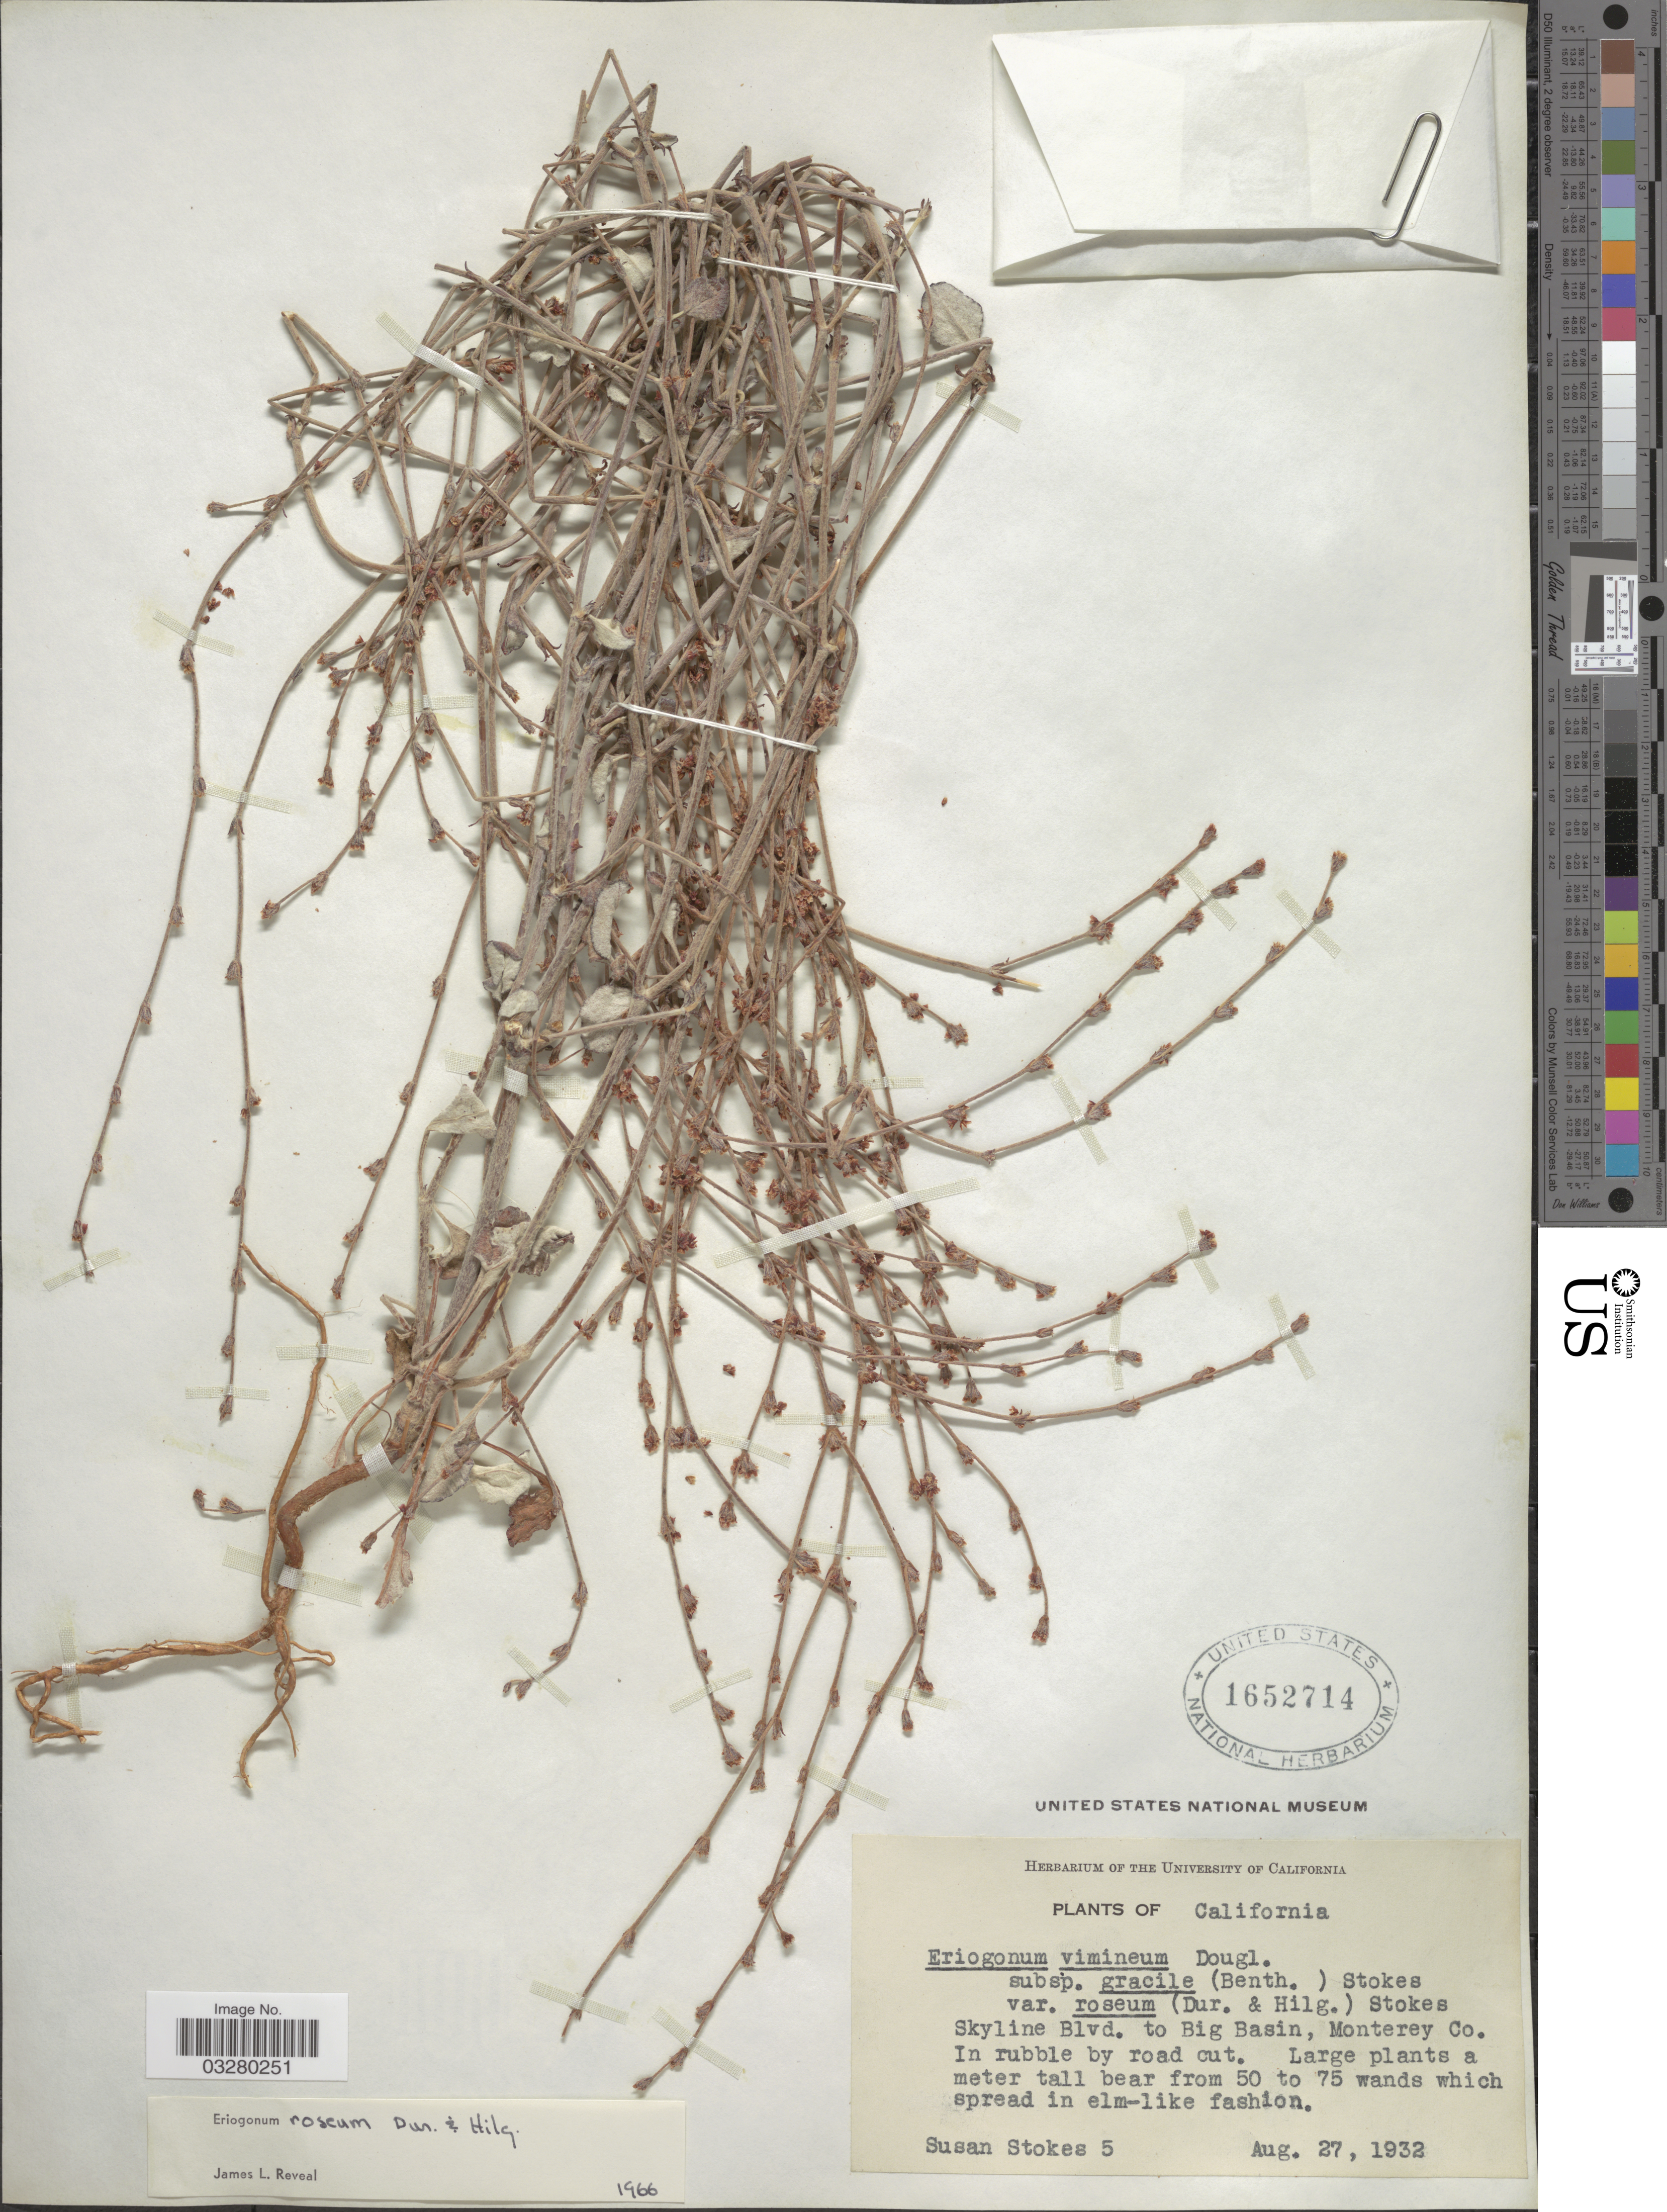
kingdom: Plantae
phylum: Tracheophyta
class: Magnoliopsida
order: Caryophyllales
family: Polygonaceae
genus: Eriogonum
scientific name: Eriogonum roseum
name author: Durand & Hilg.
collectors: S. G. Stokes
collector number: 5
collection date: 1932-08-27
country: United States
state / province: California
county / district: Monterey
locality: Skyline Blvd. to Big Basin, Monterey Co. In rubble by road cut.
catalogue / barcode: US 1652714